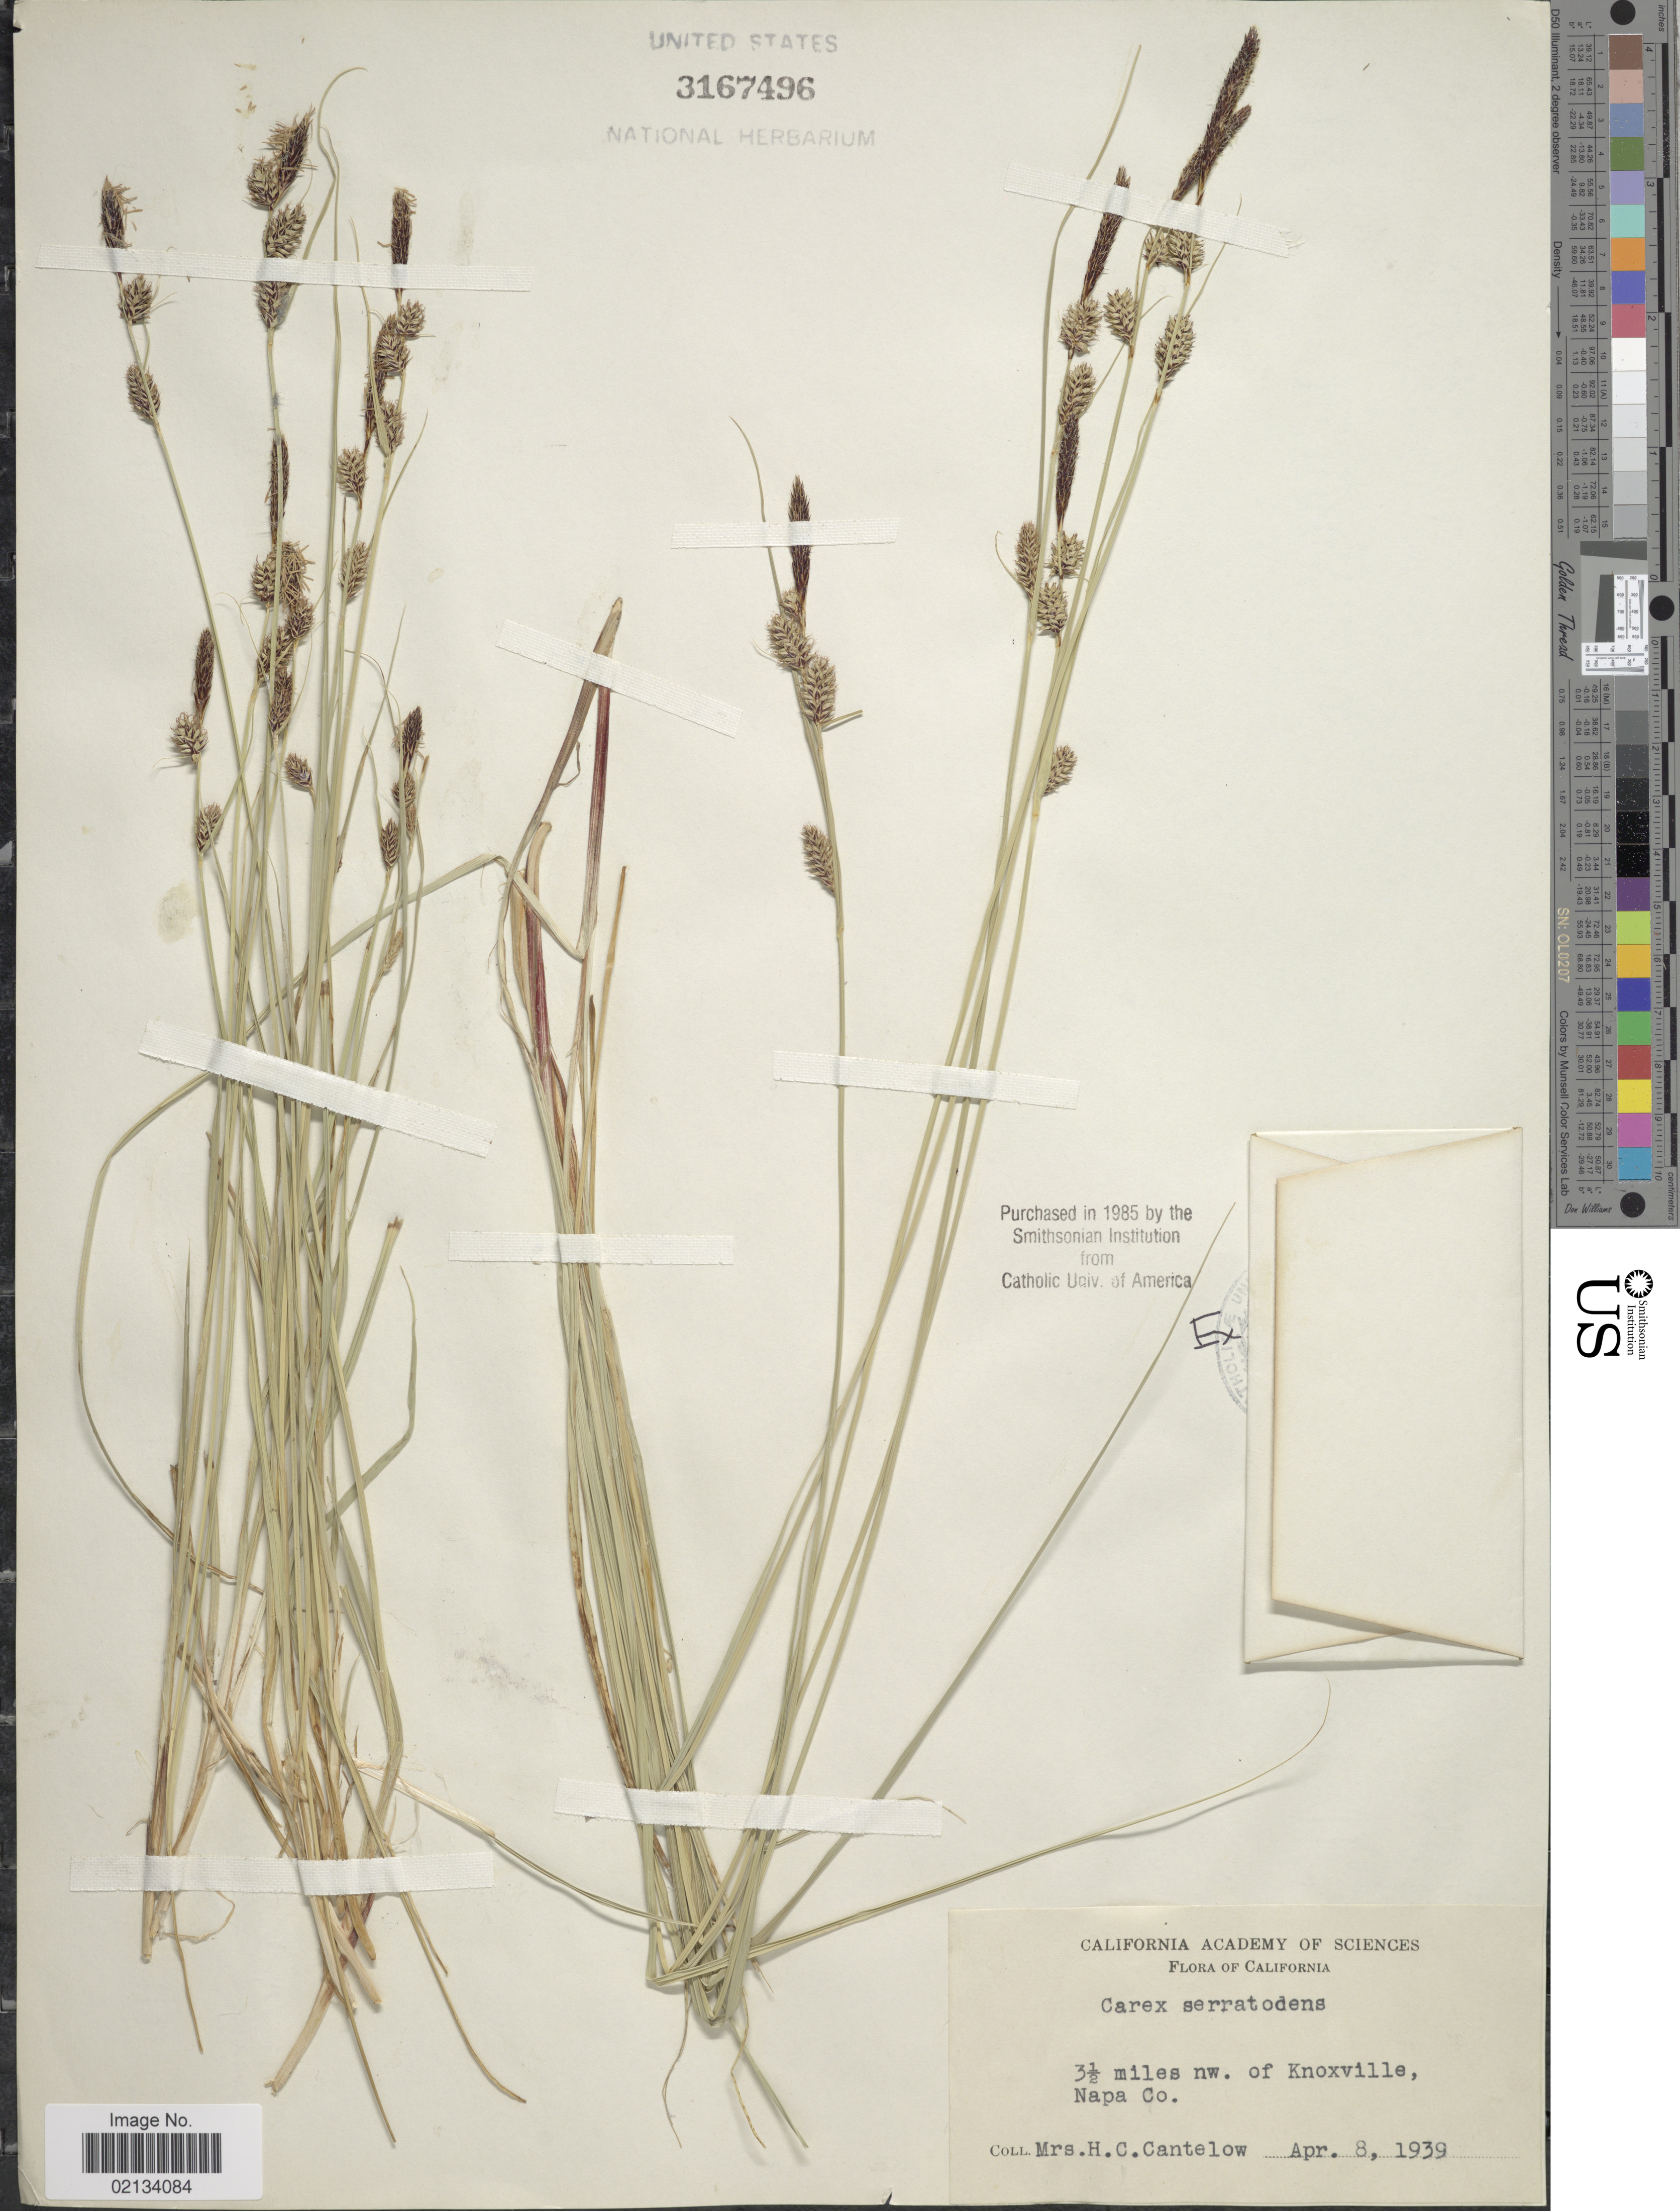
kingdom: Plantae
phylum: Tracheophyta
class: Liliopsida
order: Poales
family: Cyperaceae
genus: Carex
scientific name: Carex serratodens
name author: W. Boott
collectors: H. Cantelow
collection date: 1939-04-08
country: United States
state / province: California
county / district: Napa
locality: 3 1/2 miles nw.of Knoxville, Napa Co.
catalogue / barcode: US 3167496